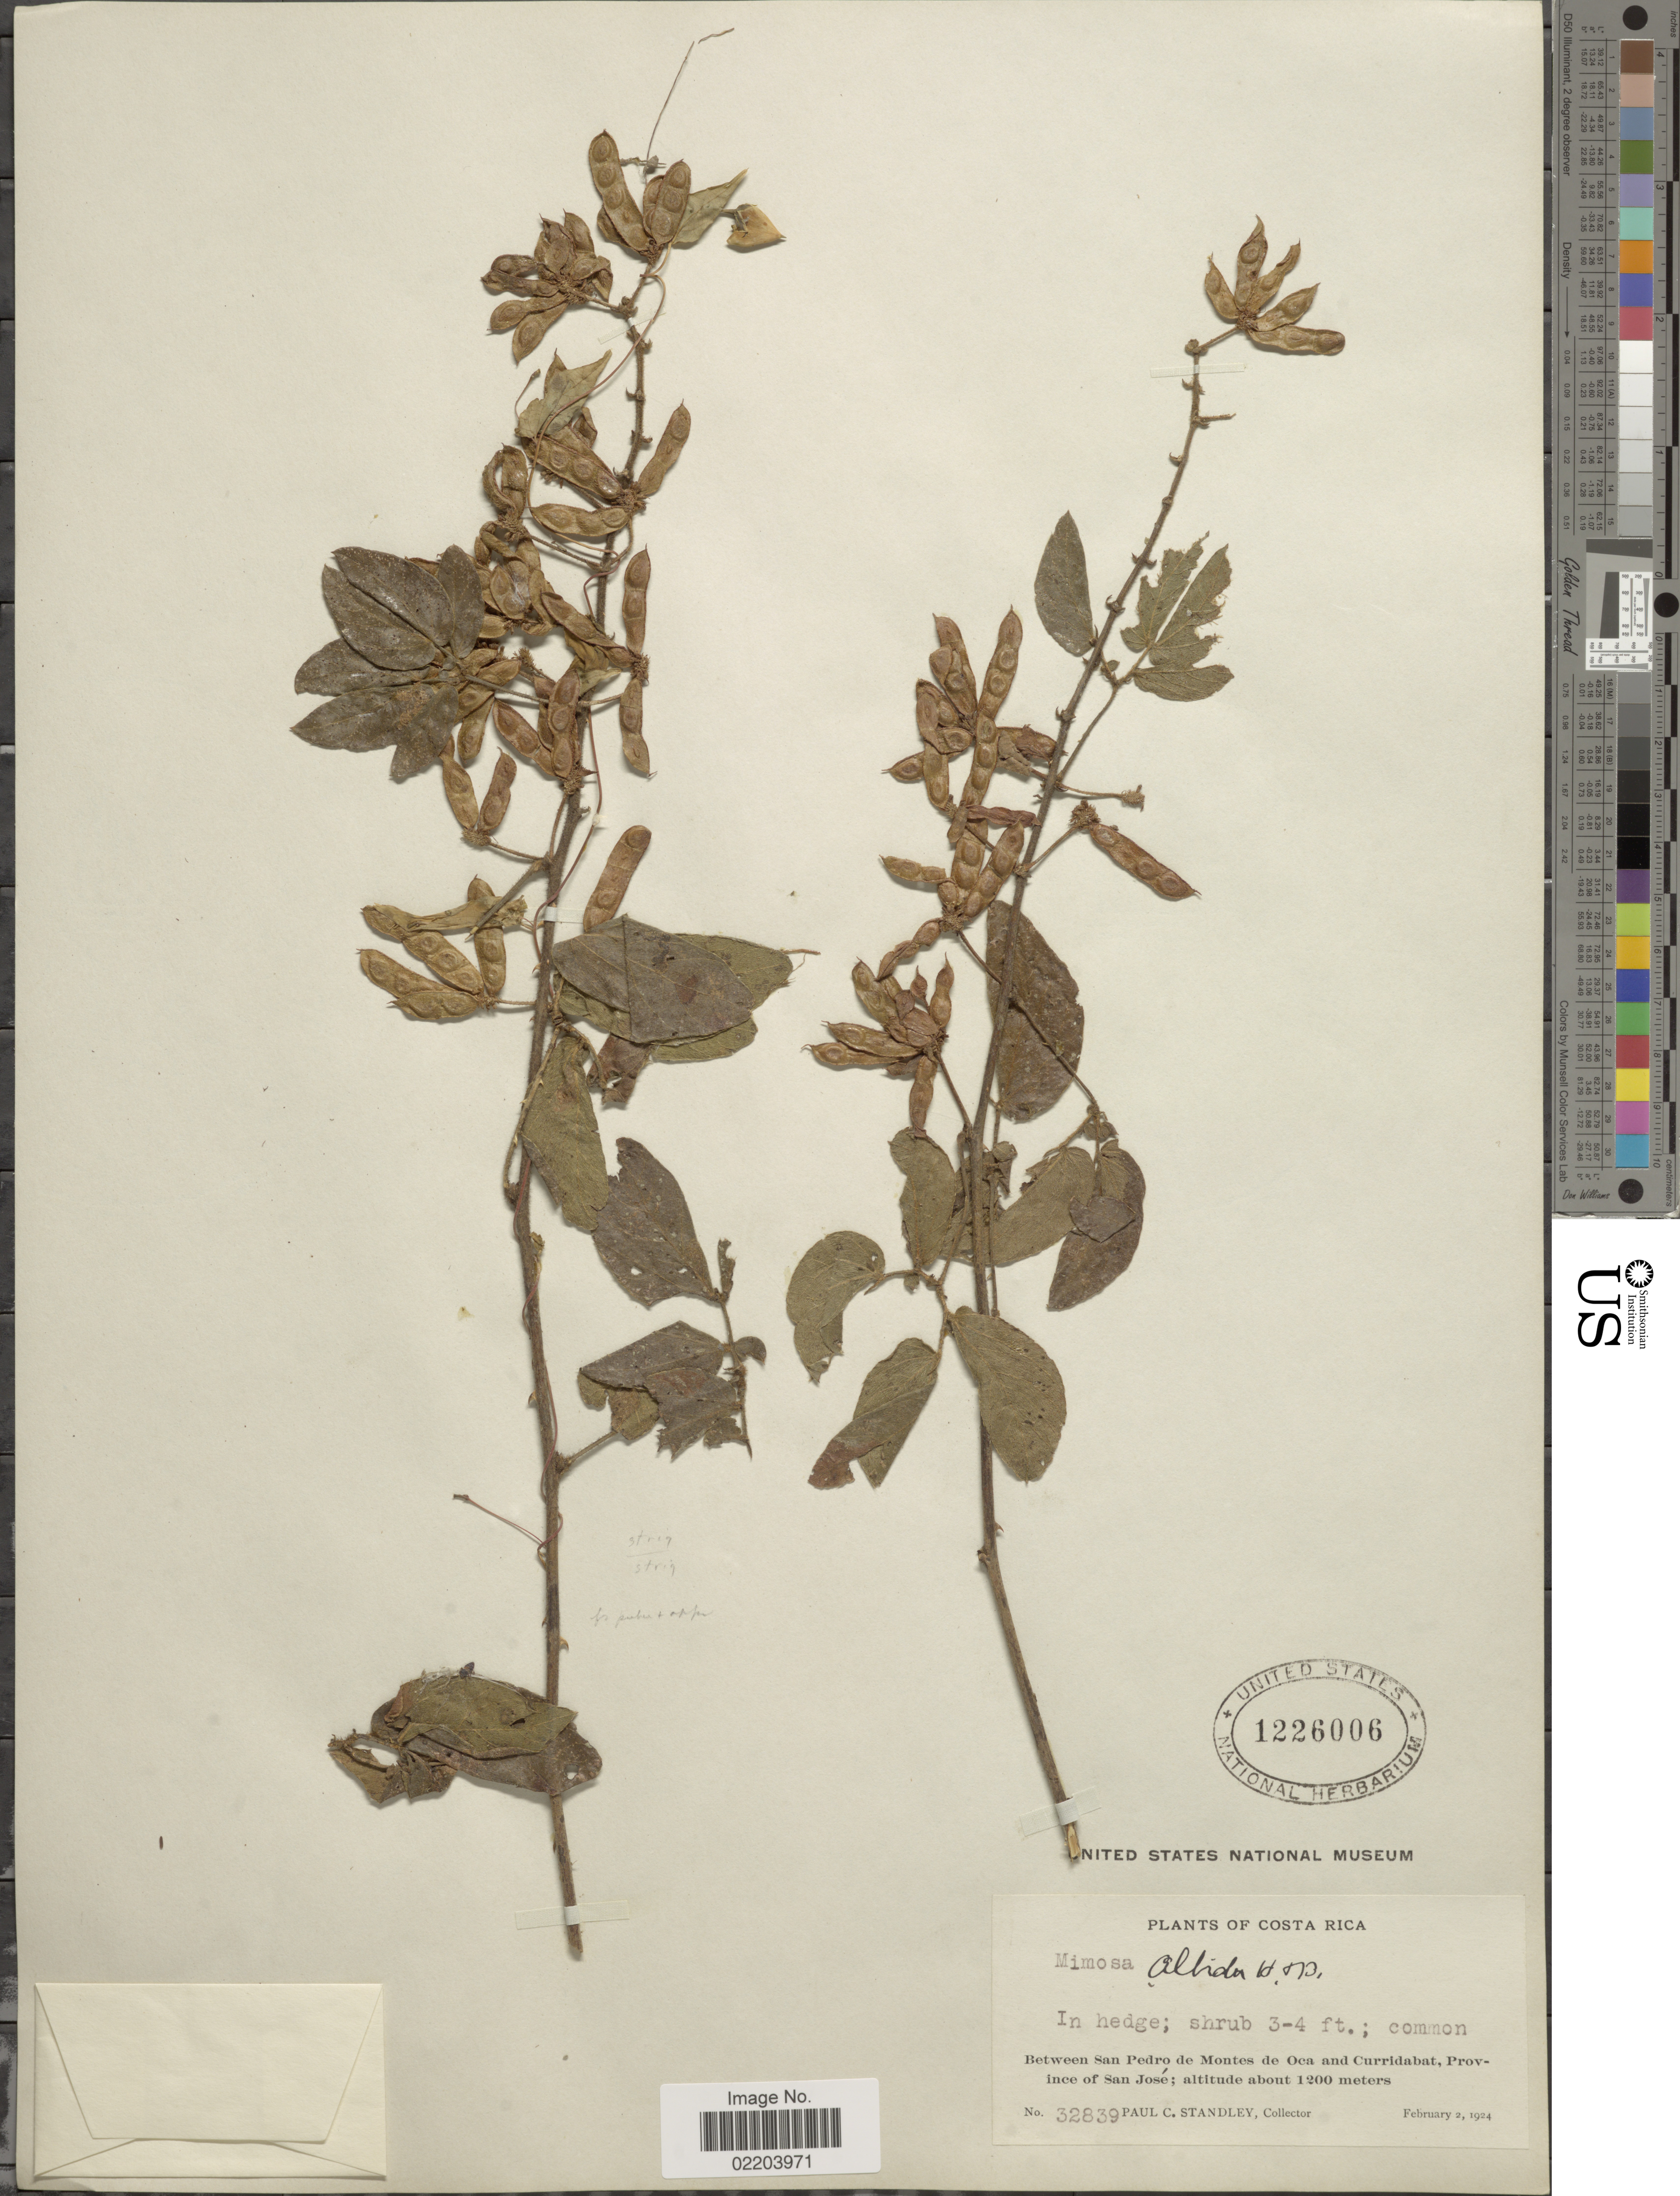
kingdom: Plantae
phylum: Tracheophyta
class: Magnoliopsida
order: Fabales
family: Fabaceae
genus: Mimosa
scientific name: Mimosa albida var. strigosa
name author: (Willd.) B.L. Rob.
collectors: P. C. Standley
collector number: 32839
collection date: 1924-02-02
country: Costa Rica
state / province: San José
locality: Between San Pedro de Montes de Oca and Curridabat, Province of San José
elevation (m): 1200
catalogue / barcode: US 1226006